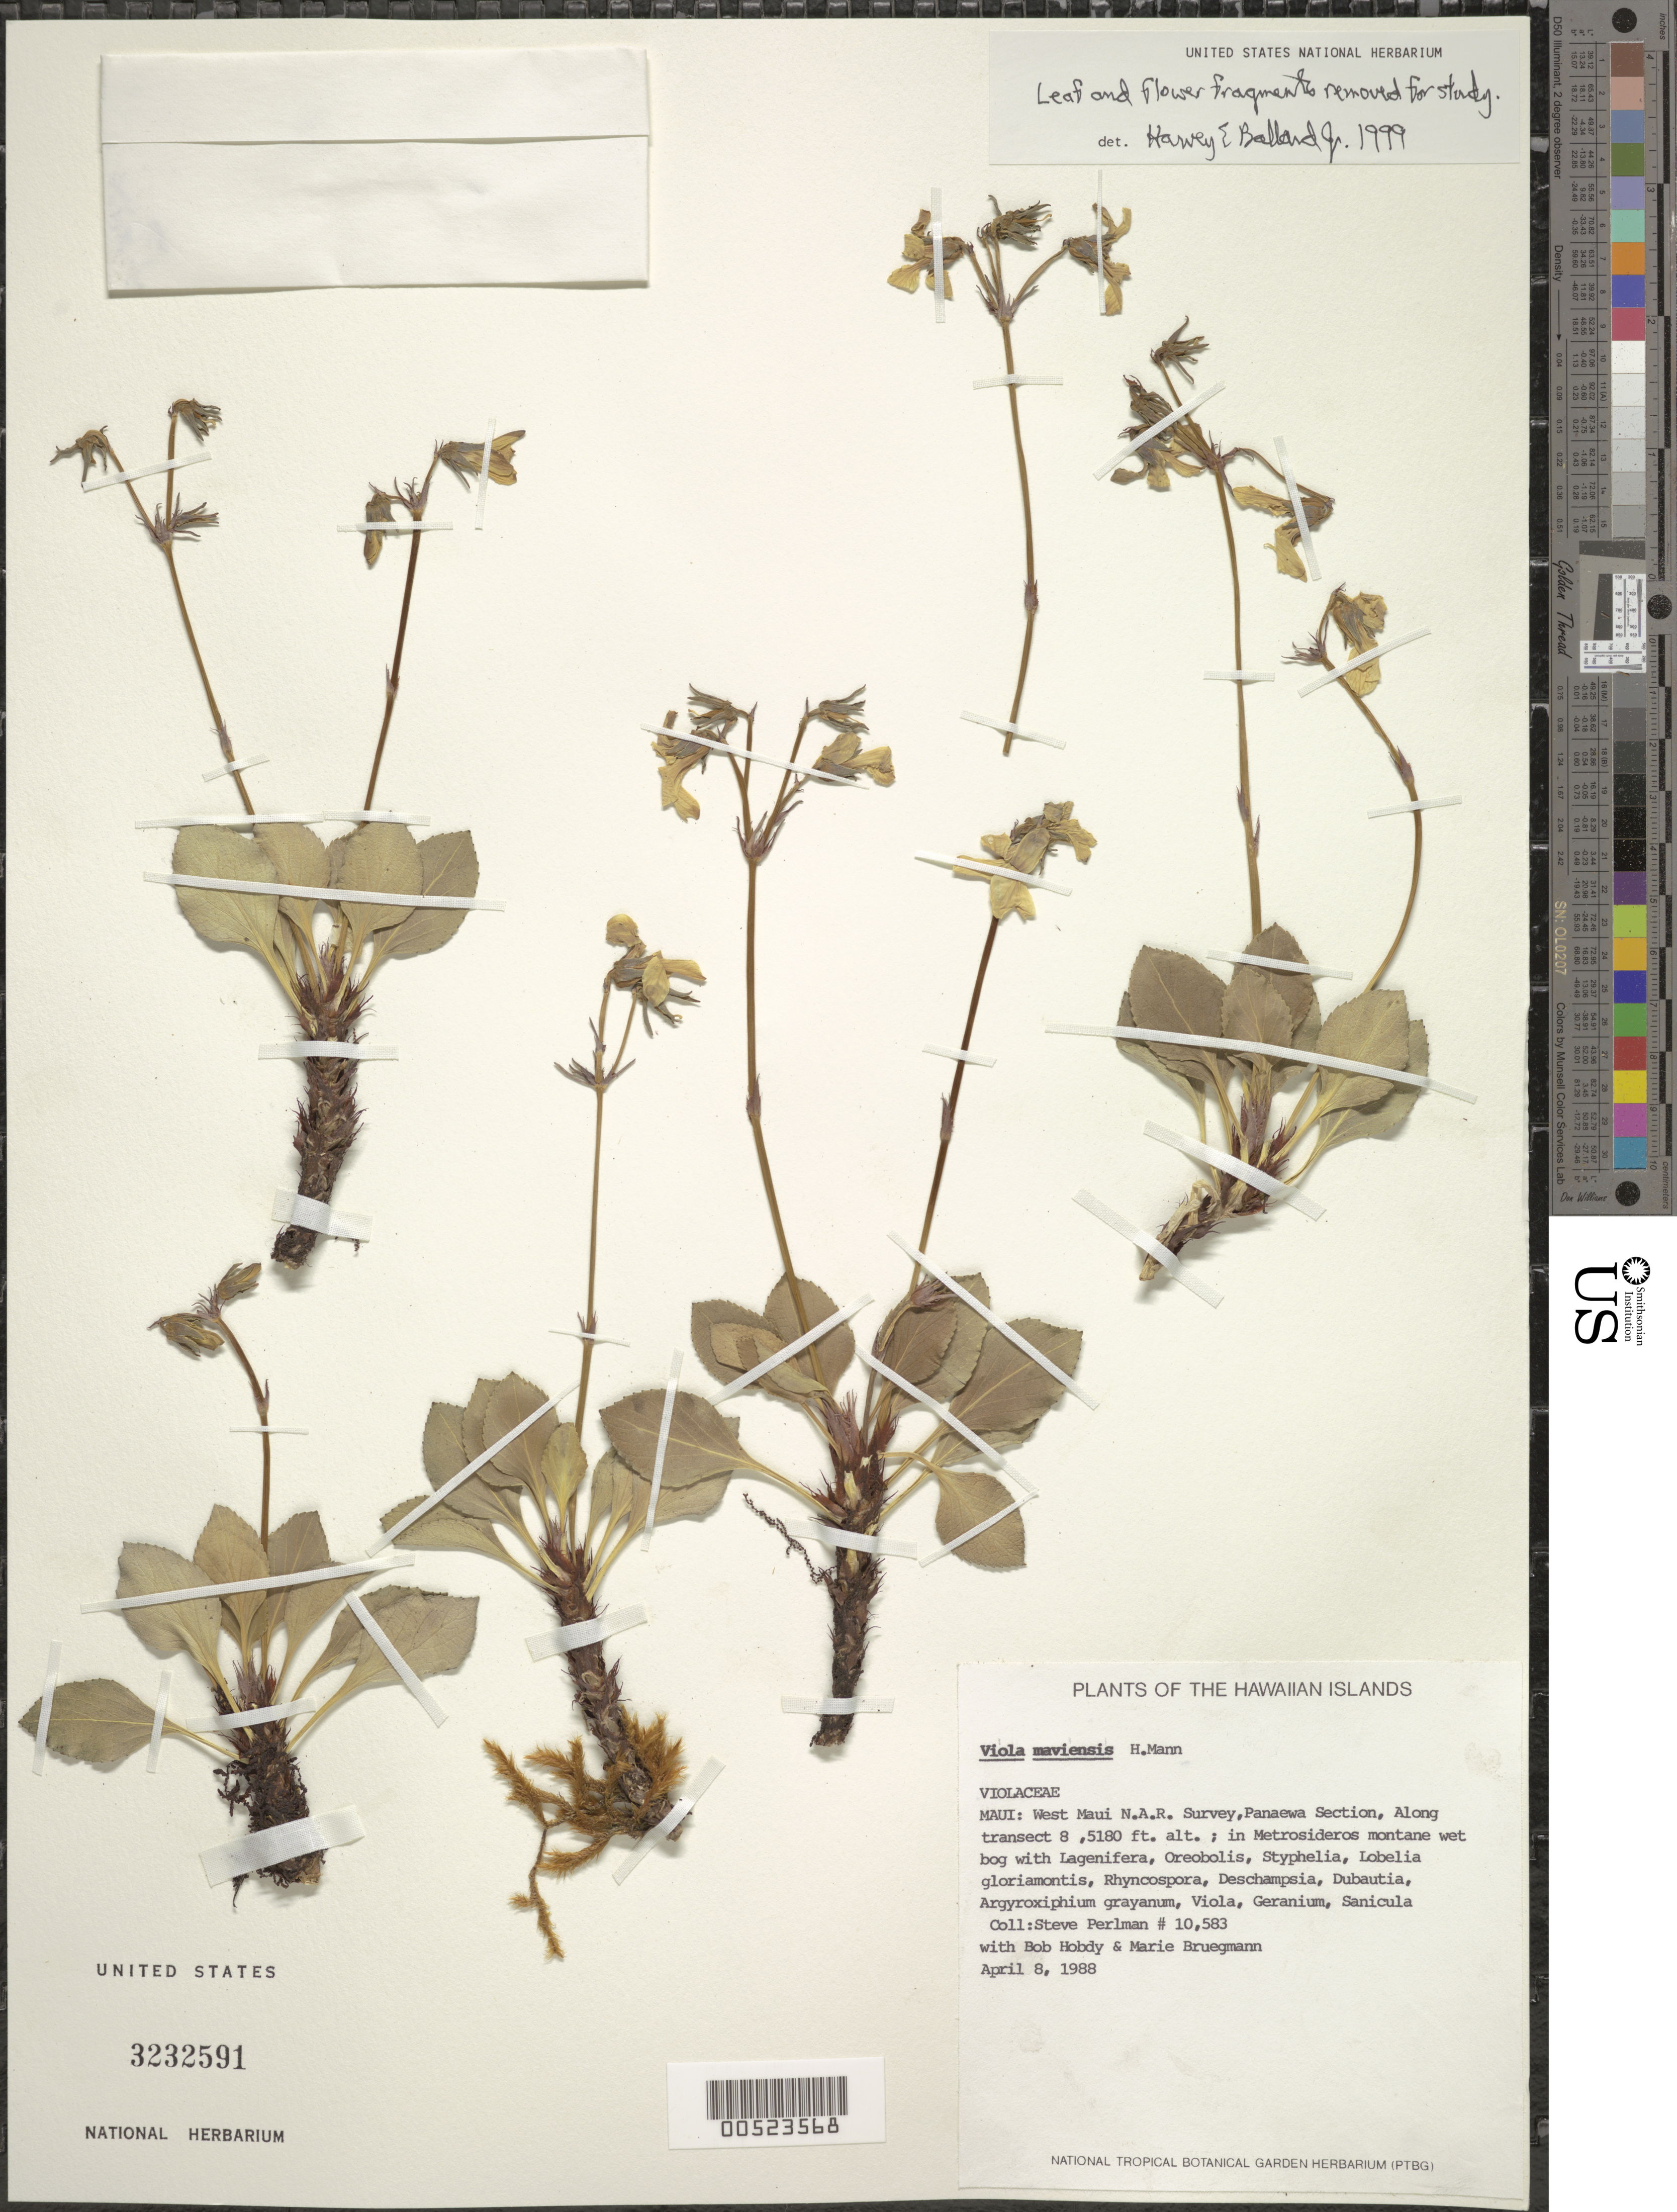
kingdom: Plantae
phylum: Tracheophyta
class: Magnoliopsida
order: Malpighiales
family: Violaceae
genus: Viola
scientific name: Viola maviensis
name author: H. Mann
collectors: S. P. Perlman, B. Hobdy & M. Bruegmann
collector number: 10583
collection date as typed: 8 Apr 1988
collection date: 1988-04-08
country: United States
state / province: Hawaii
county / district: Maui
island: Maui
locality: W Maui N.A.R. Survey, Panaewa Section, along transect 8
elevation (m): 1579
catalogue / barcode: US 3232591